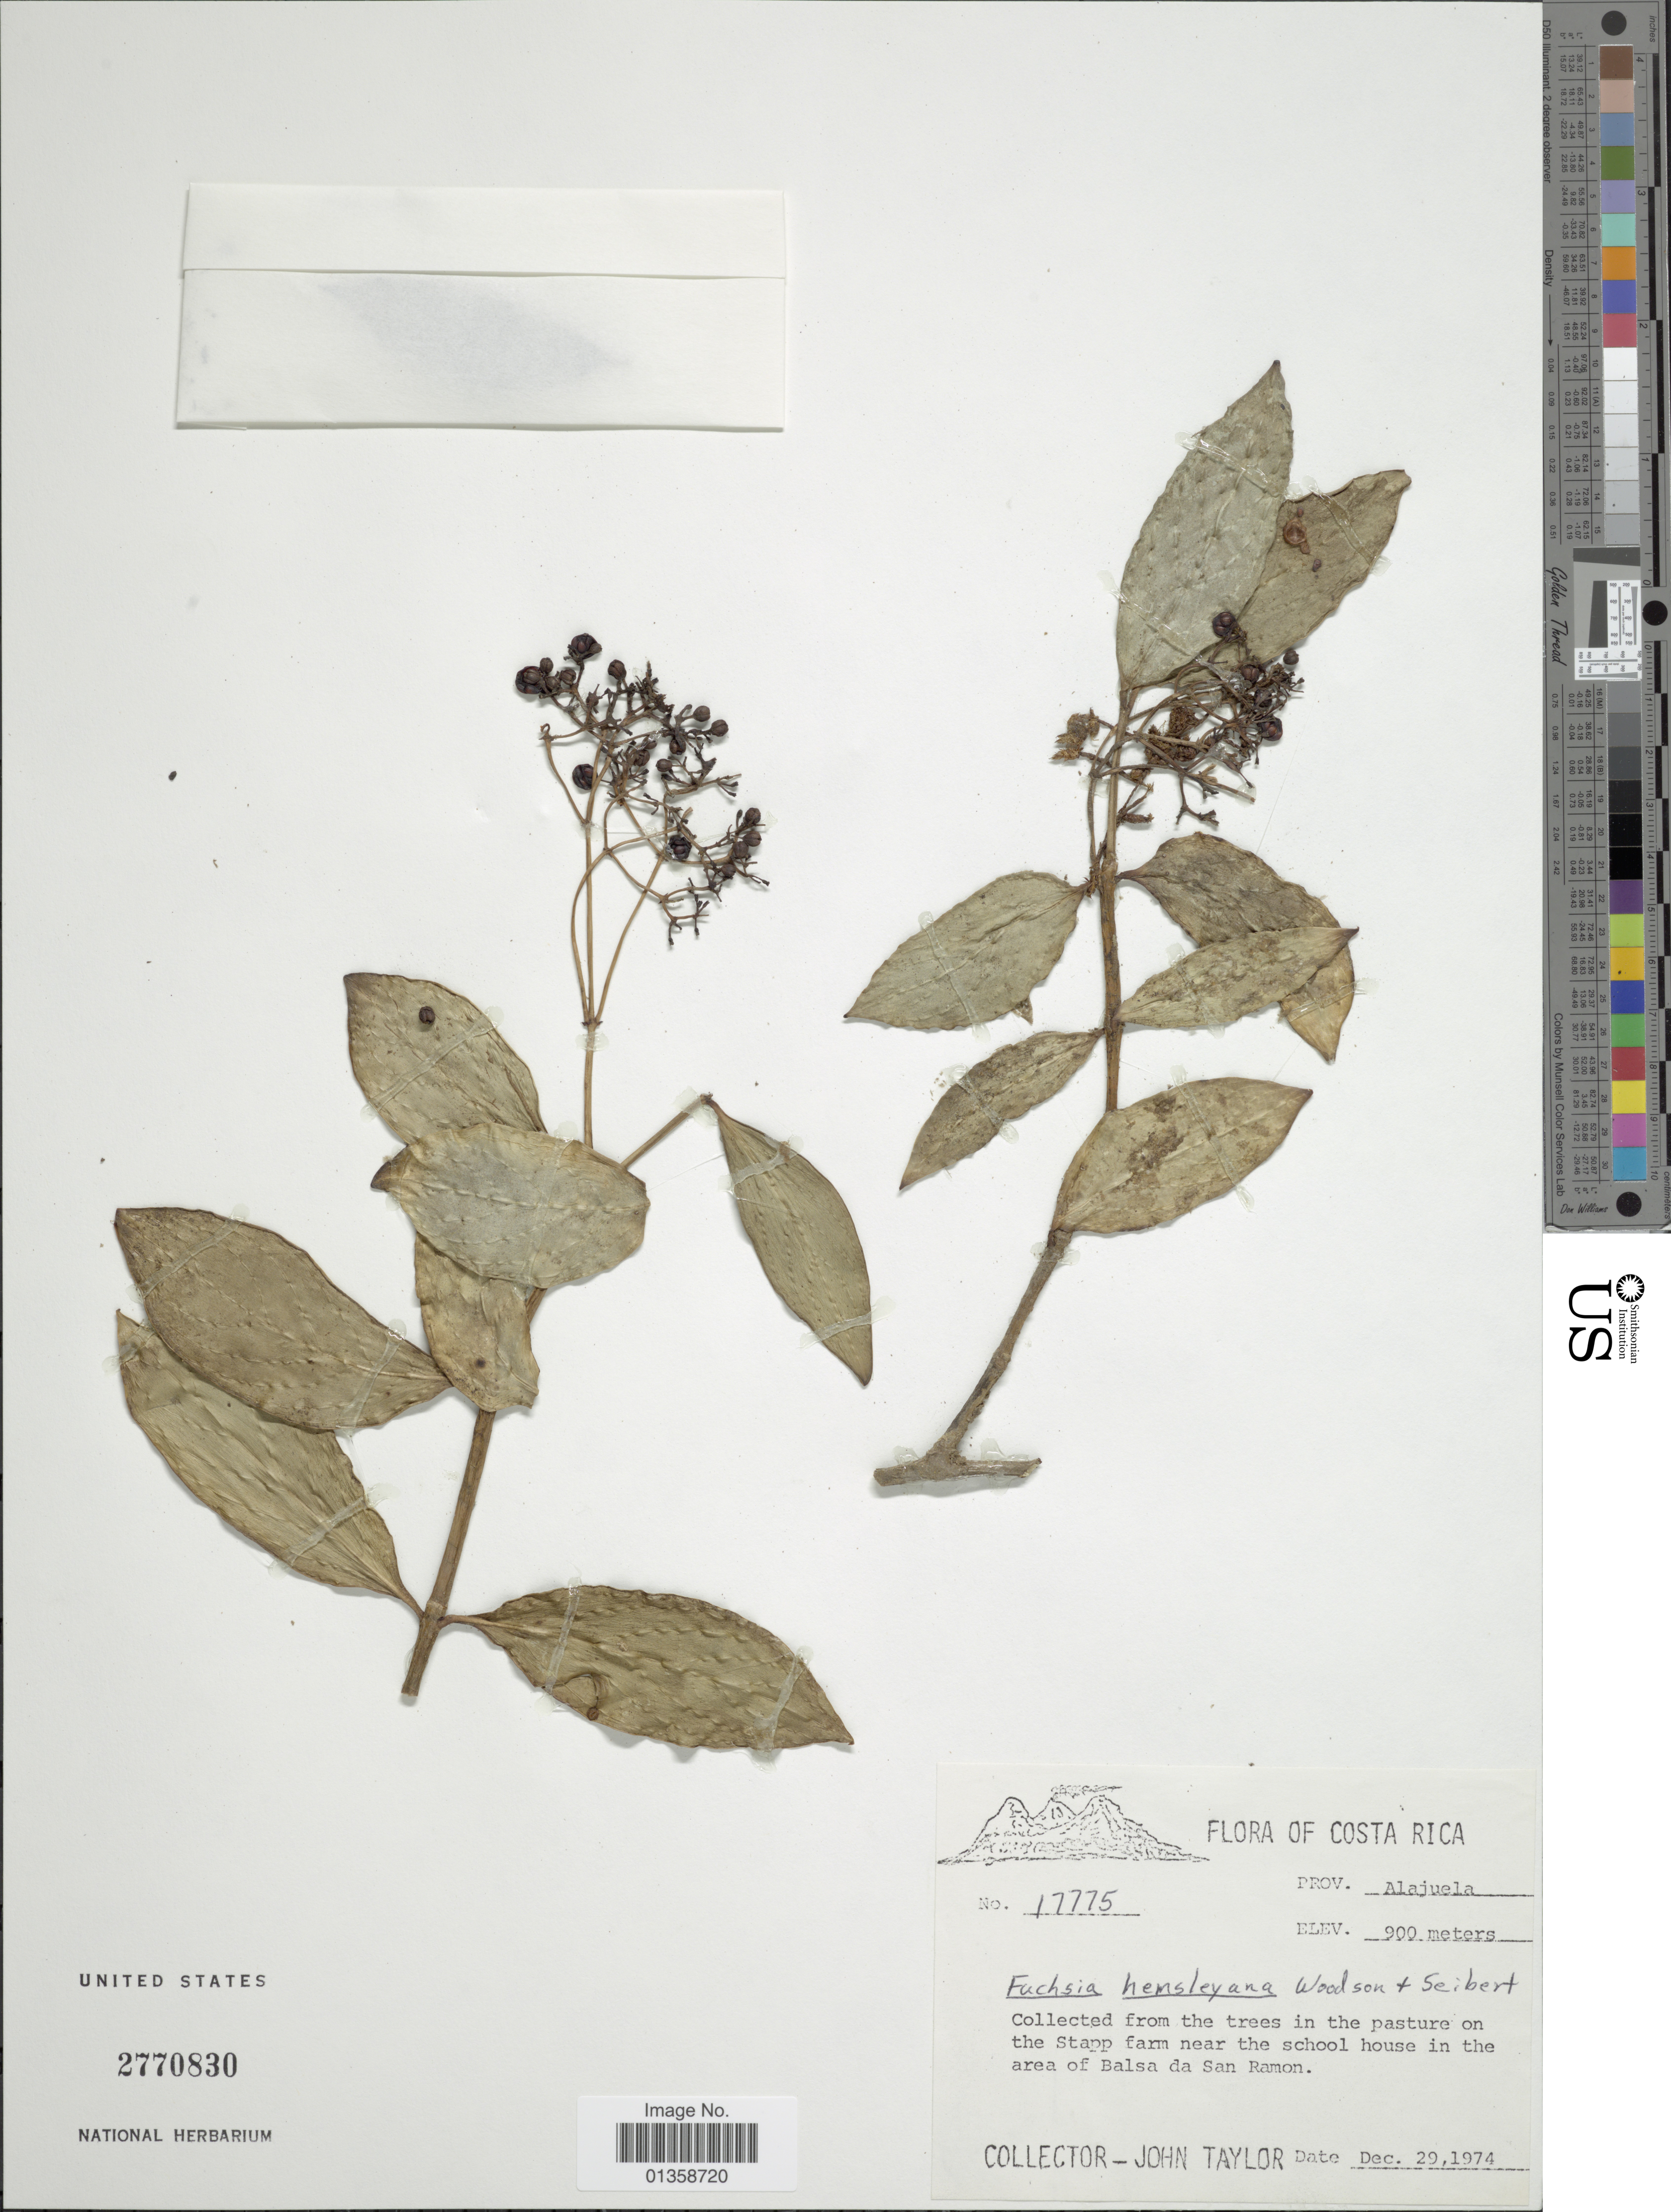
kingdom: Plantae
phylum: Tracheophyta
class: Magnoliopsida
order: Myrtales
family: Onagraceae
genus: Fuchsia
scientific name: Fuchsia microphylla subsp. hemsleyana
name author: (Woodson & Seibert) Breedlove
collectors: J. Taylor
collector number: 17775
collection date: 1974-12-29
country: Costa Rica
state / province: Alajuela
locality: From the trees in the pastures on the Stapp farm near the school house in the area of Balsa da San Ramon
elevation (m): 900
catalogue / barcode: US 2770830